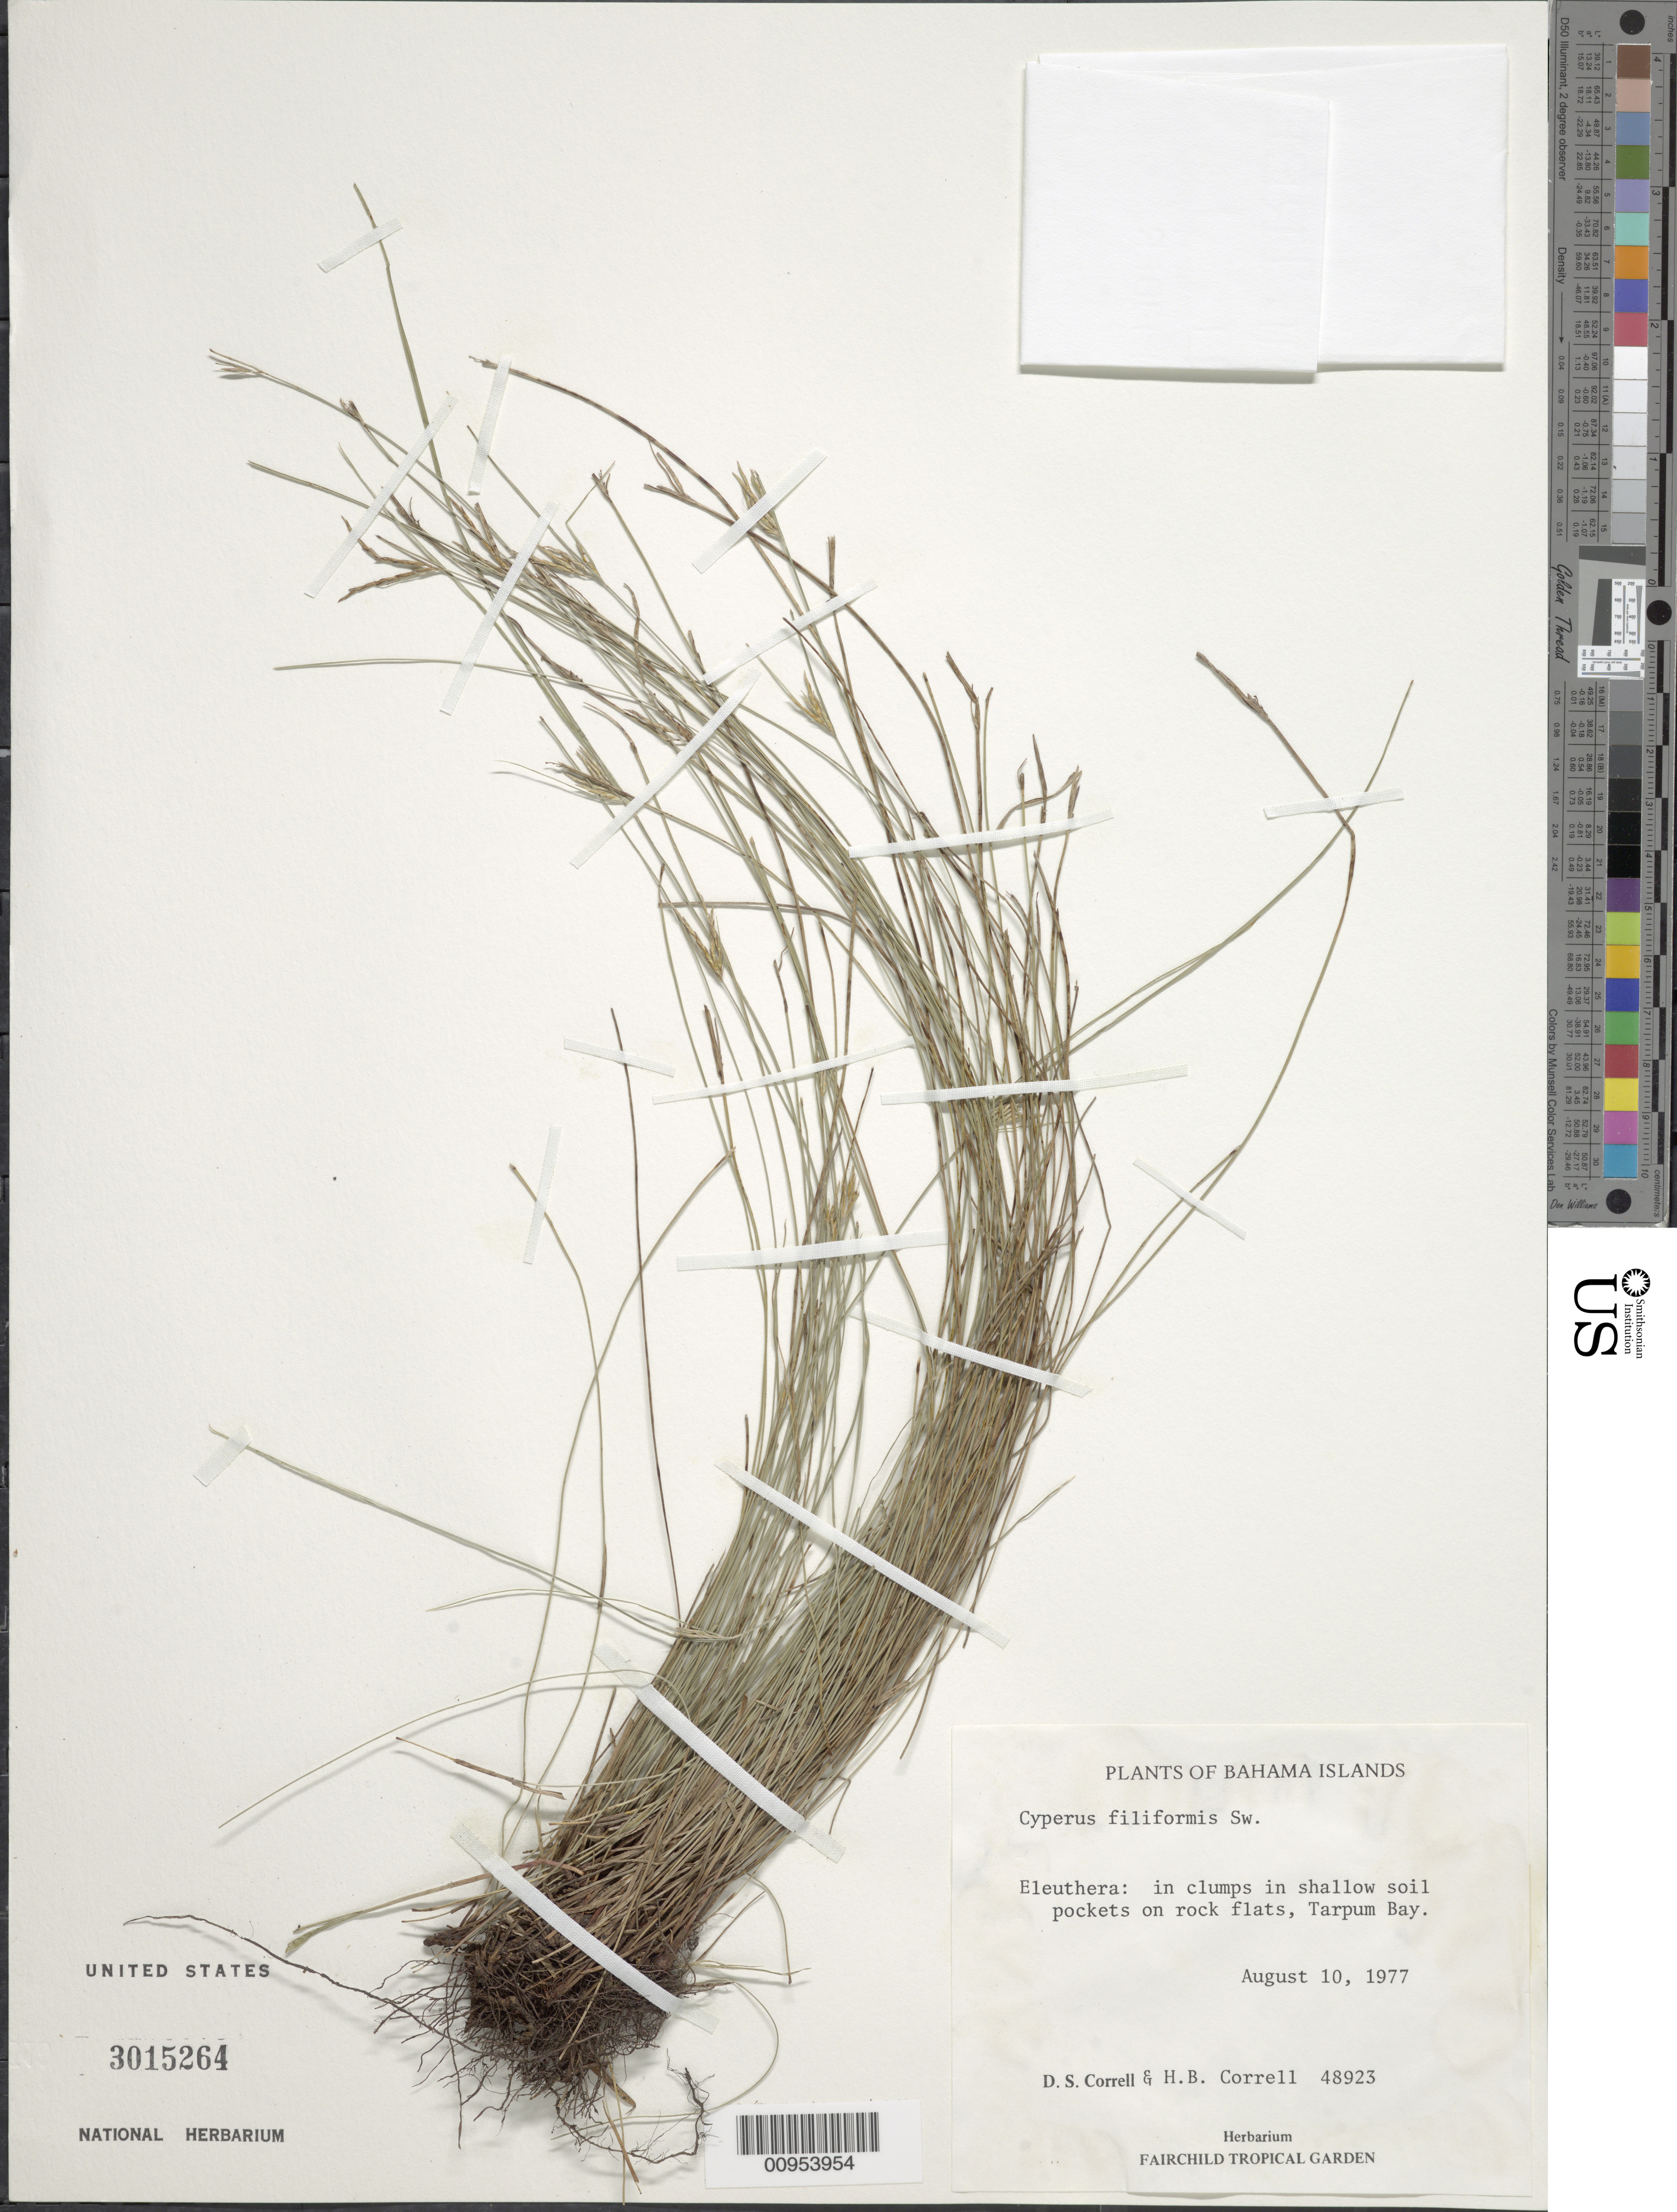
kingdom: Plantae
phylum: Tracheophyta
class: Liliopsida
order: Poales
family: Cyperaceae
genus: Cyperus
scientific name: Cyperus filiformis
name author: Sw.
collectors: D. S. Correll & H. Correll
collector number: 48923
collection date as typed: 10 Aug 1977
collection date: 1977-08-10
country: Bahamas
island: Eleuthera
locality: Tarpum Bay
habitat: In shallow soil pockets on rock flats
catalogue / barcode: US 3015264